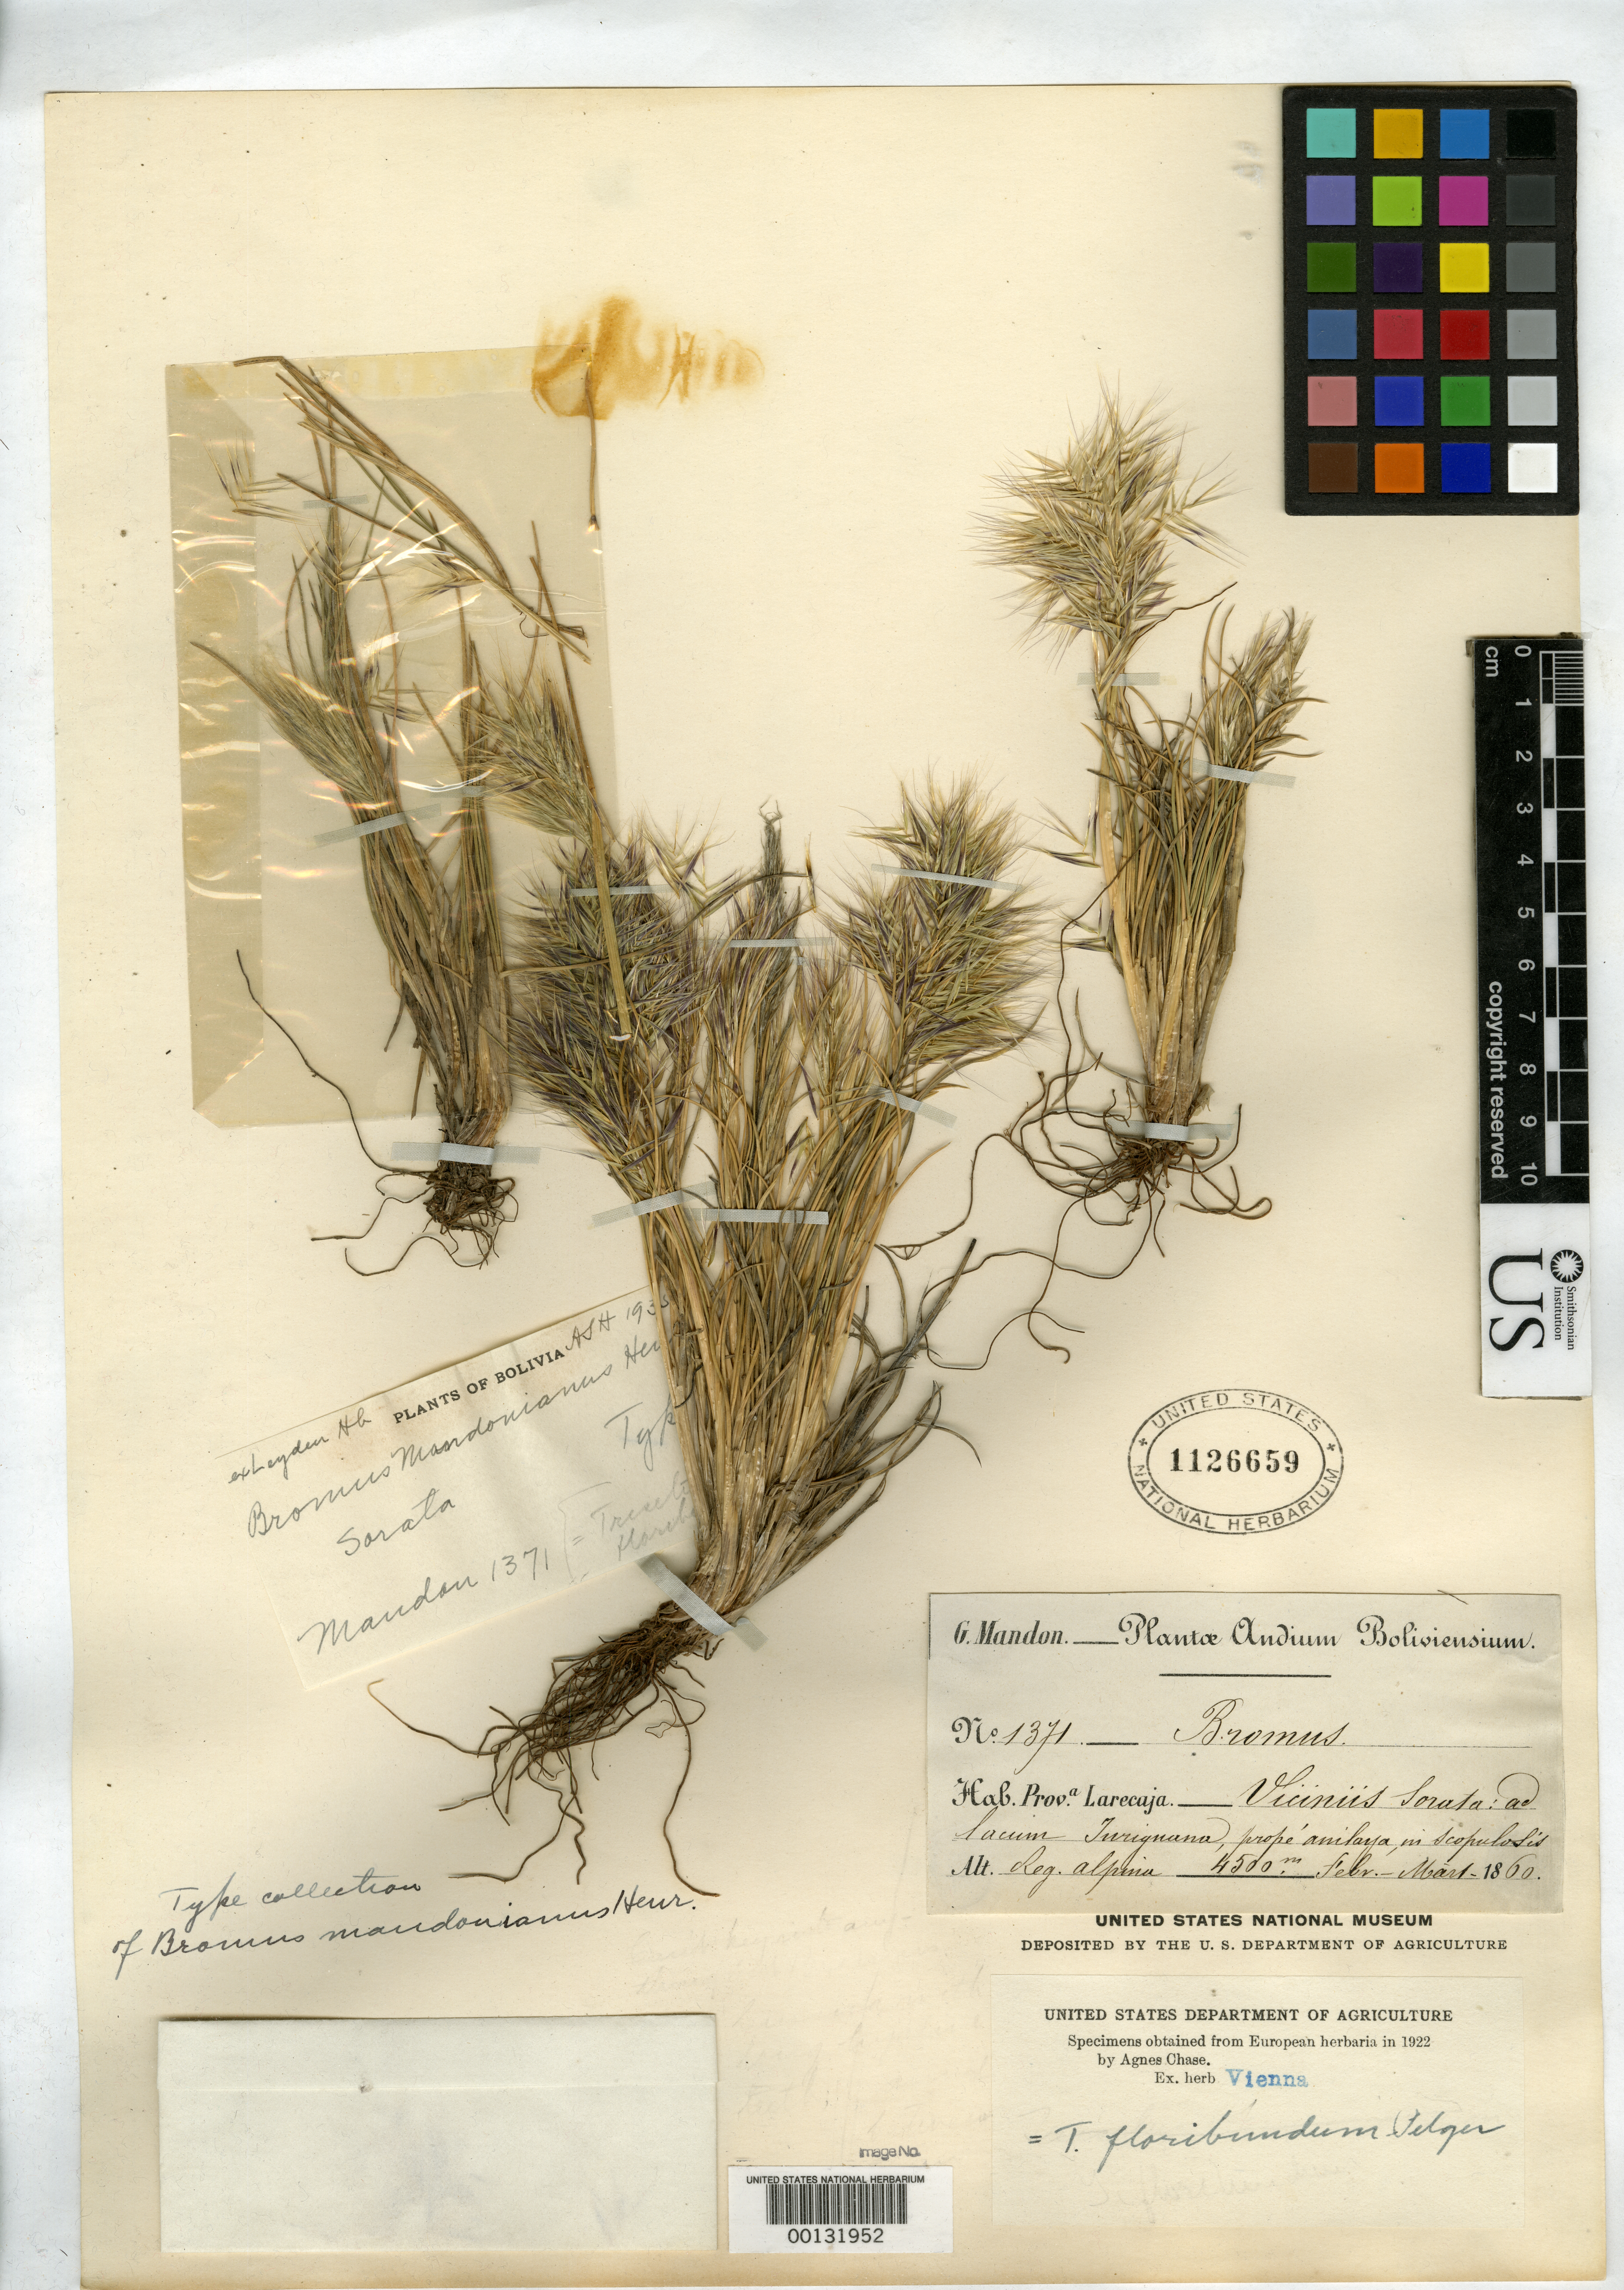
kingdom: Plantae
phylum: Tracheophyta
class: Liliopsida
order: Poales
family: Poaceae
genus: Bromus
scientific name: Bromus mandonianus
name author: Henr.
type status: Isotype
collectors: G. Mandon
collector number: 1371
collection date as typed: Feb 1860 to -- Mar 1860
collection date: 1860-02/1860-03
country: Bolivia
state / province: La Paz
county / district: Larecaja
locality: Viciniis Sorata, ad Lacum Suriguana prope Arilaya.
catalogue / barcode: US 1126659